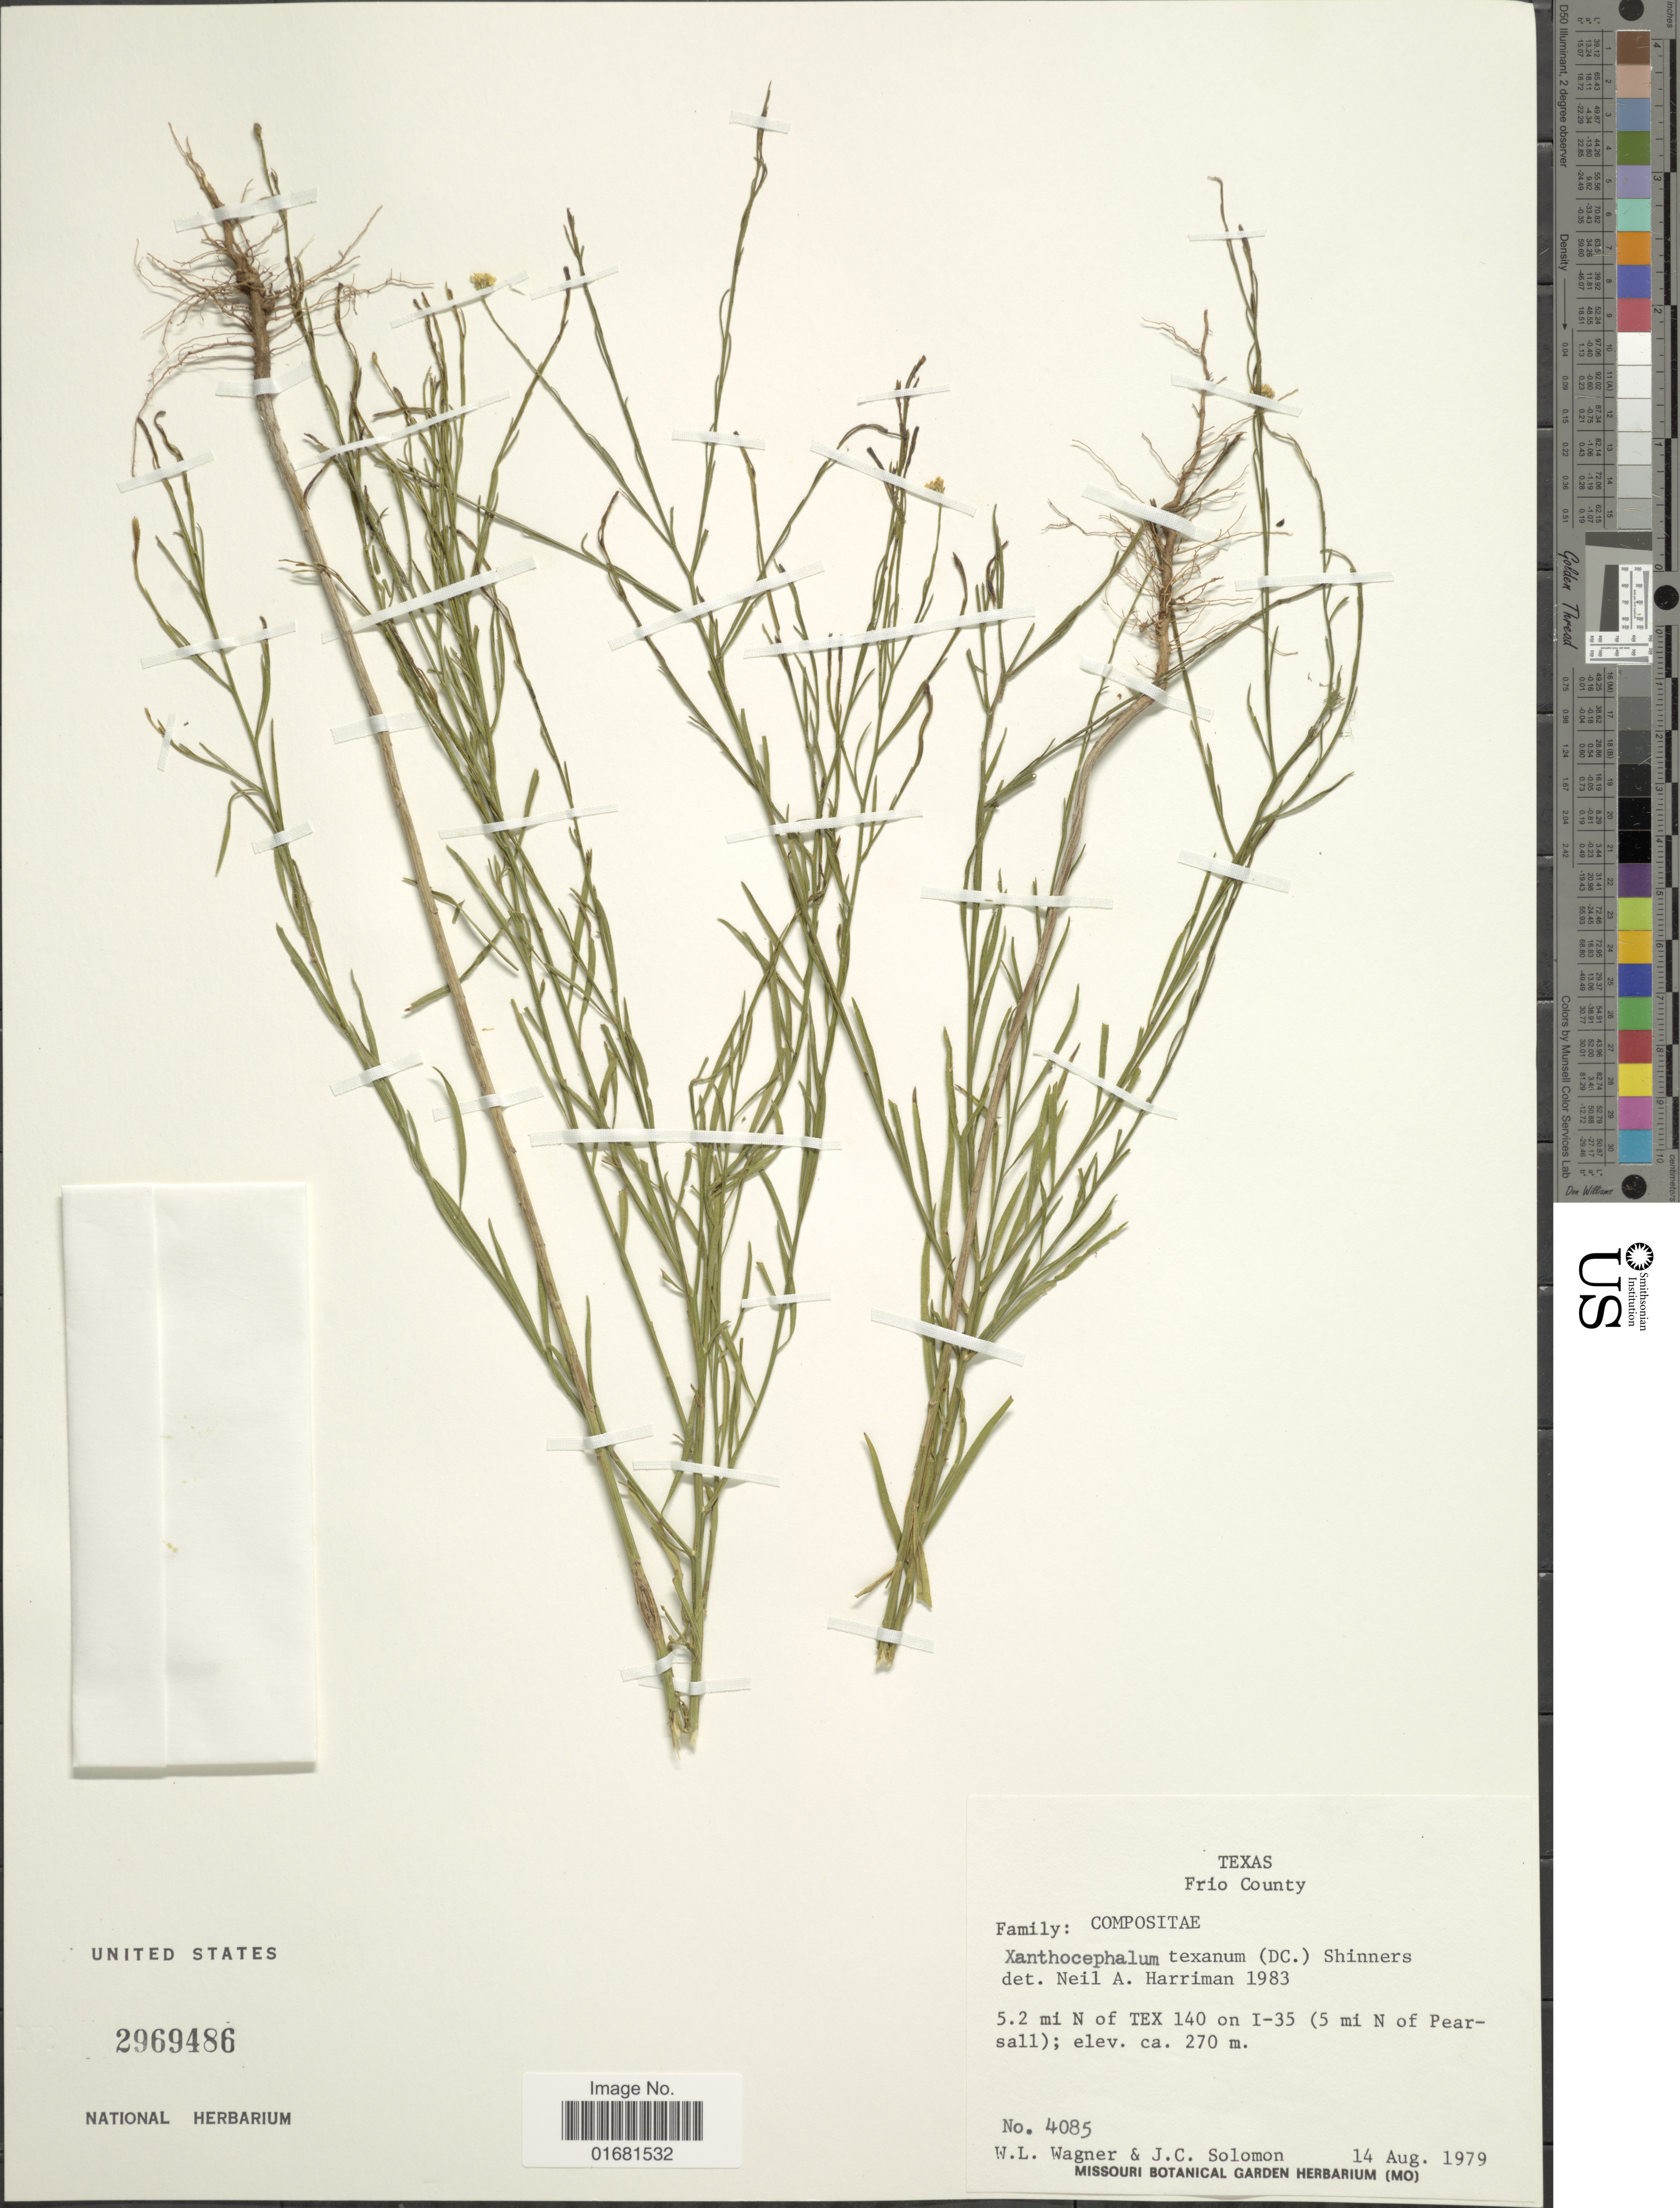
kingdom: Plantae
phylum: Tracheophyta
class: Magnoliopsida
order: Asterales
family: Asteraceae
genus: Gutierrezia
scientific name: Gutierrezia texana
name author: (DC.) Torr. & A. Gray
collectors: W. L. Wagner & J. C. Solomon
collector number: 4085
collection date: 1979-08-14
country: United States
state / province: Texas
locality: Texas. Frio County. 5.2 mi N of TEX 140 on I-35 (5 mi N of Pearsall)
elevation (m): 270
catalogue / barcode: US 2969486